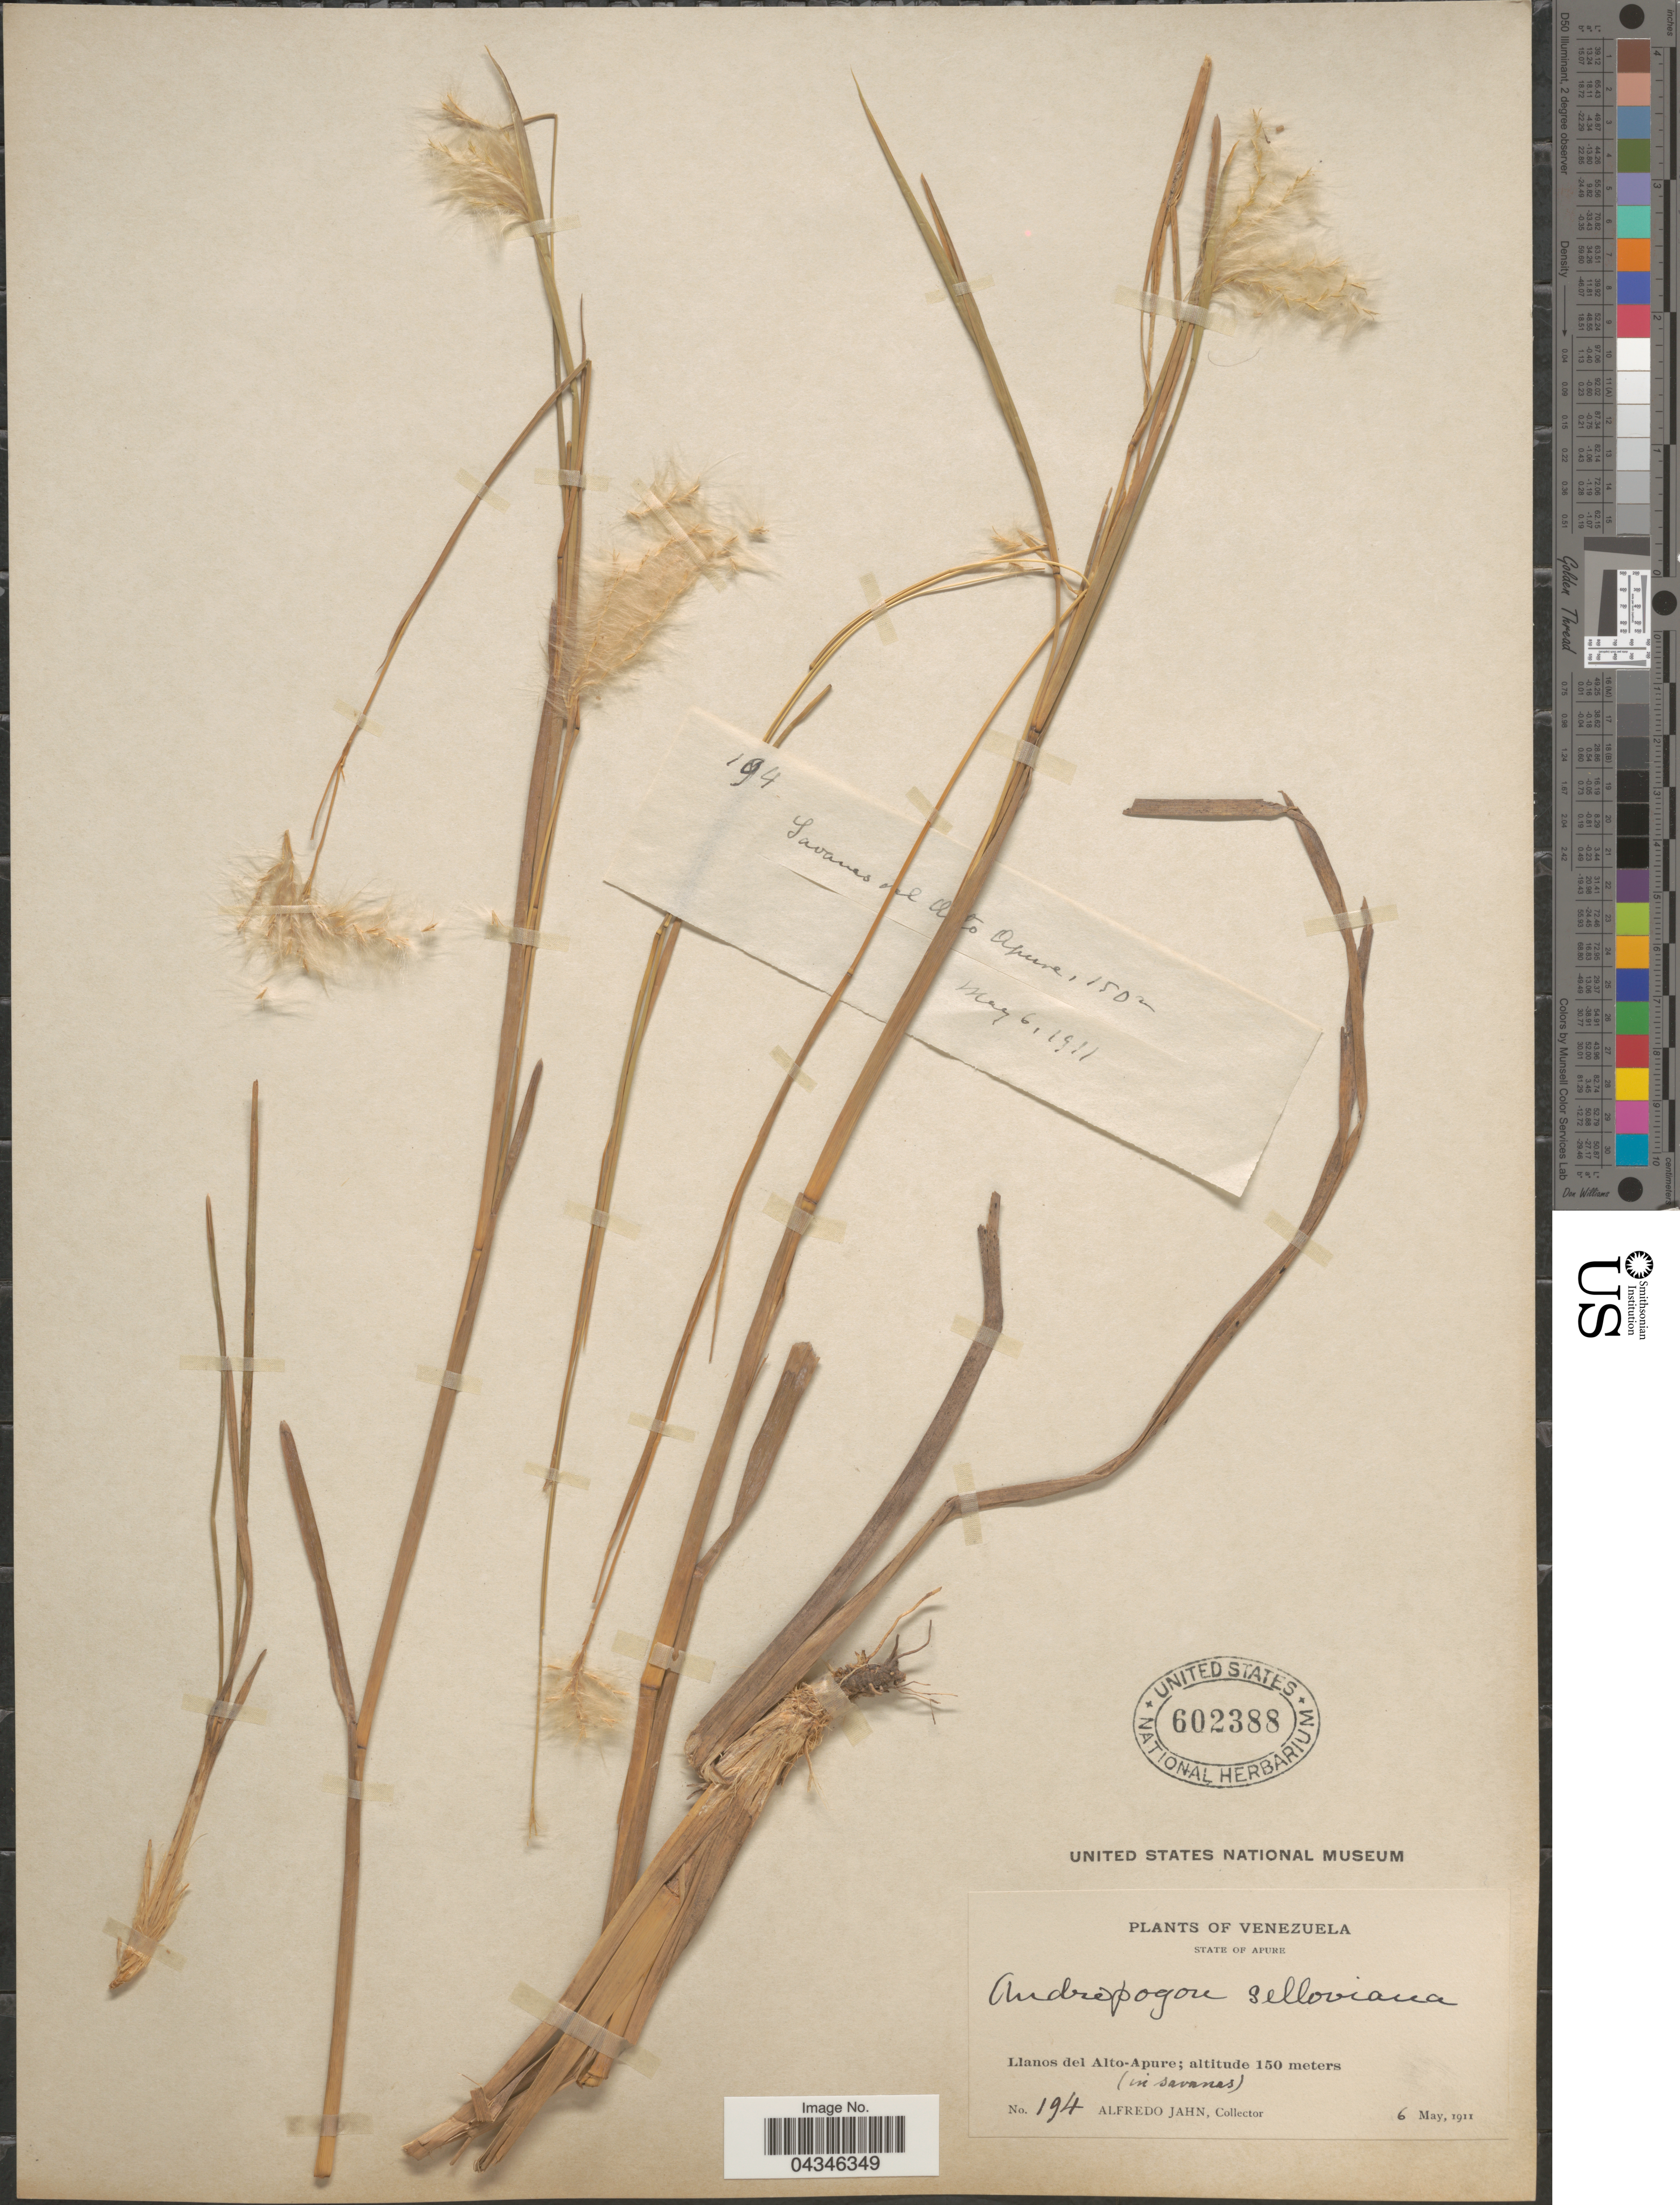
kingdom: Plantae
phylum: Tracheophyta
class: Liliopsida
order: Poales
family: Poaceae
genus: Andropogon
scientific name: Andropogon selloanus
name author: (Hack.) Hack.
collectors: A. Jahn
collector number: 194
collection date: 1911-05-06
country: Venezuela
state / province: Apure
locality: Llanos del Alto-Apure. (In savanas).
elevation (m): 150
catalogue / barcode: US 602388